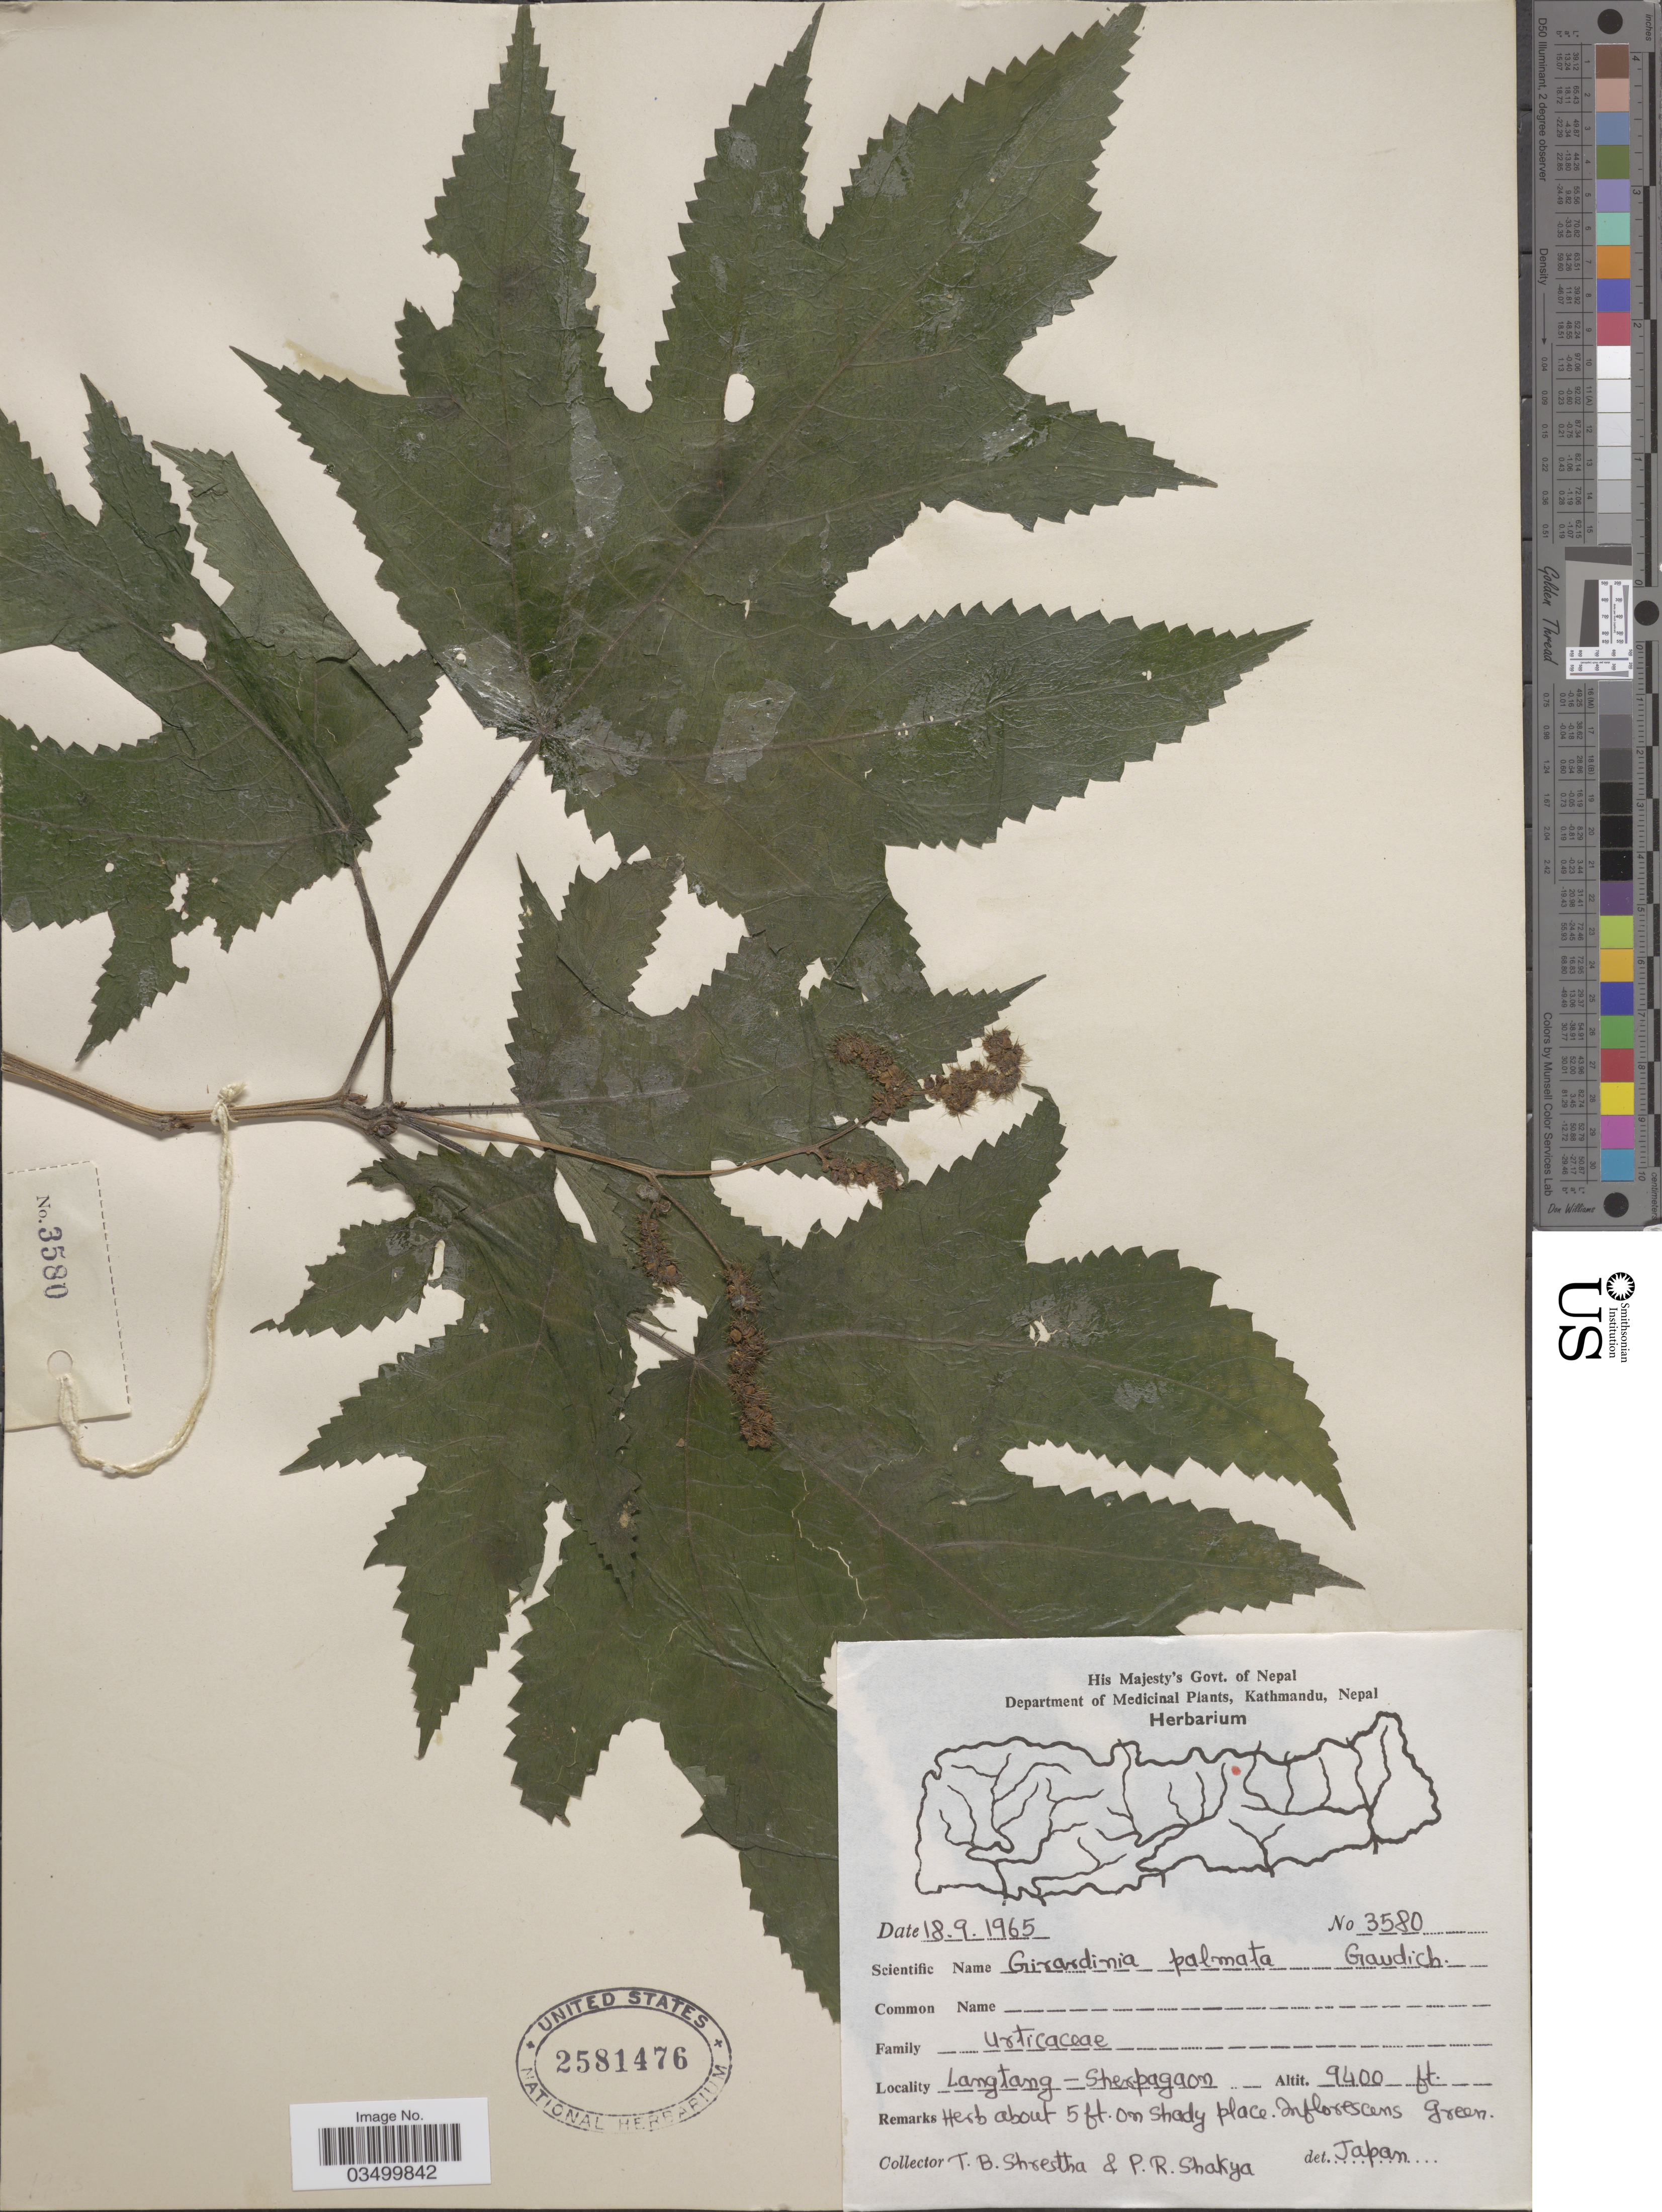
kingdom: Plantae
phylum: Tracheophyta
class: Magnoliopsida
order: Rosales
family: Urticaceae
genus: Girardinia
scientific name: Girardinia diversifolia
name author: (Link) Friis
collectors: T. B. Shrestha & P. Shakya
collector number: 3580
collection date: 1965-09-18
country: Nepal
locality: Langtang - Sherpagaon.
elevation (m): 2865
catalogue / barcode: US 2581476